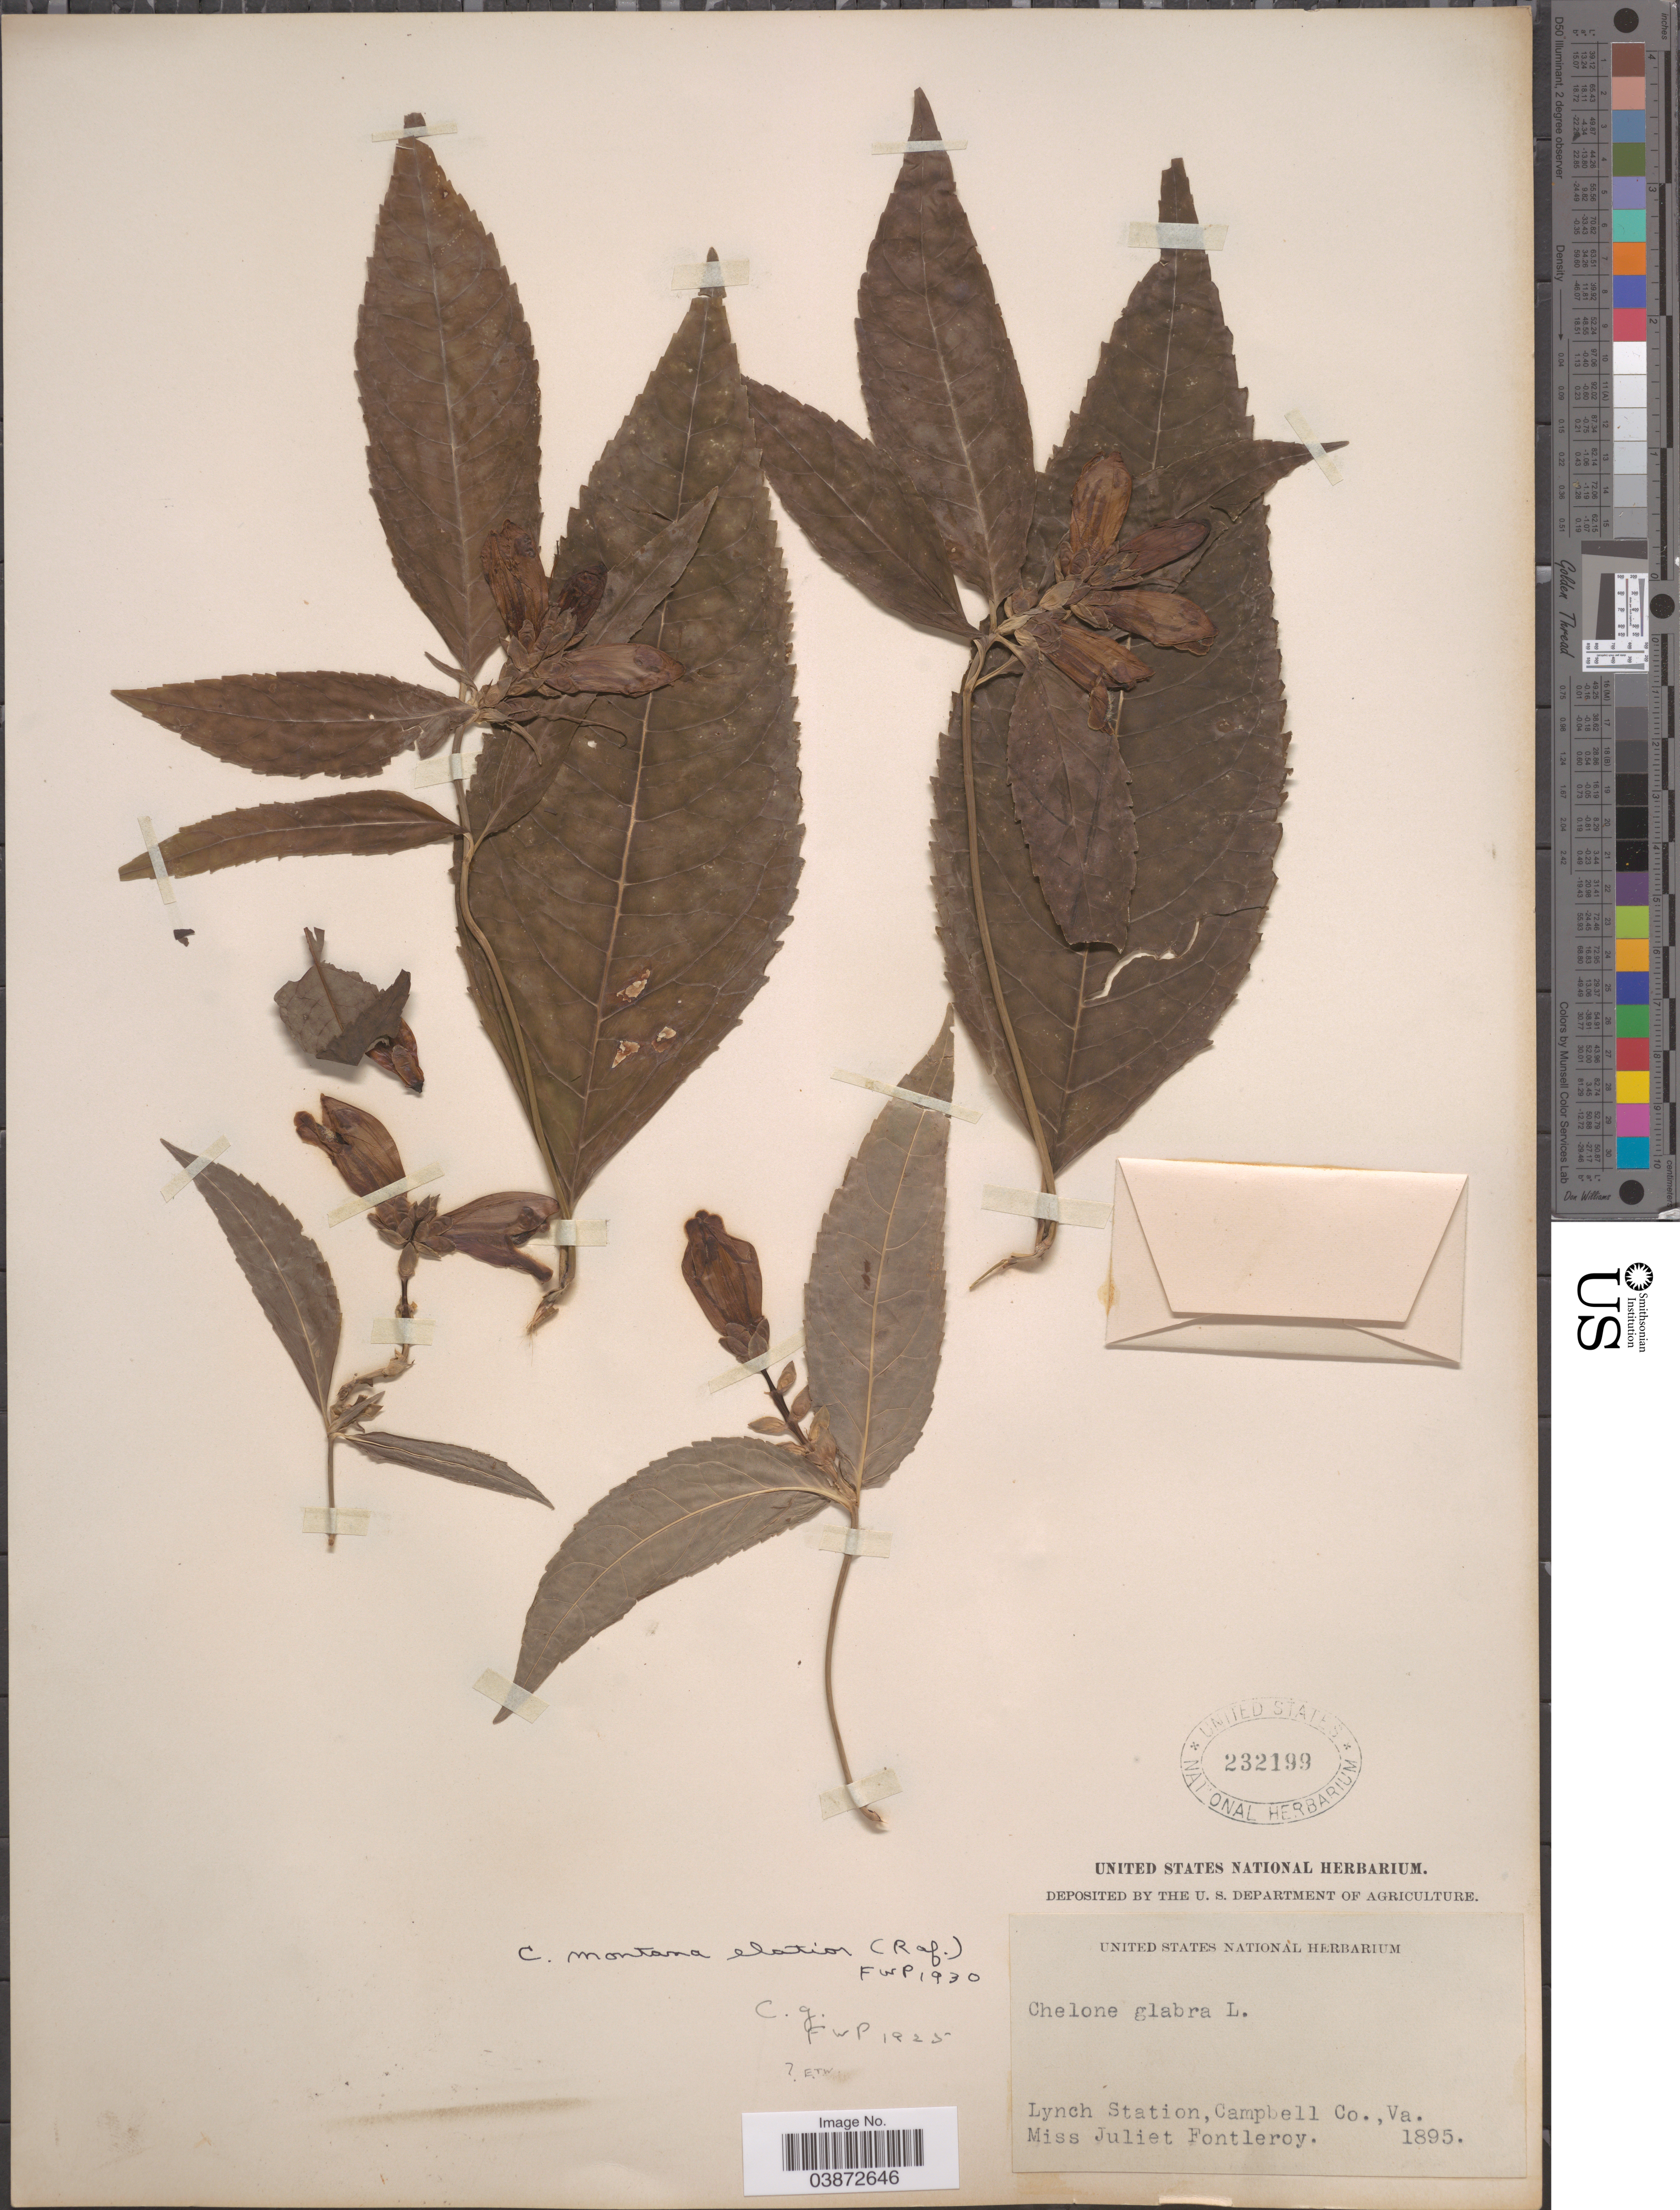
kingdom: Plantae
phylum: Tracheophyta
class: Magnoliopsida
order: Lamiales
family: Plantaginaceae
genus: Chelone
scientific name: Chelone montana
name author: (Raf.) Pennell & Wherry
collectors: J. Fontleroy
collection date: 1895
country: United States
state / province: Virginia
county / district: Campbell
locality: Lynch Station, Campbell Co.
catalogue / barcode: US 232199